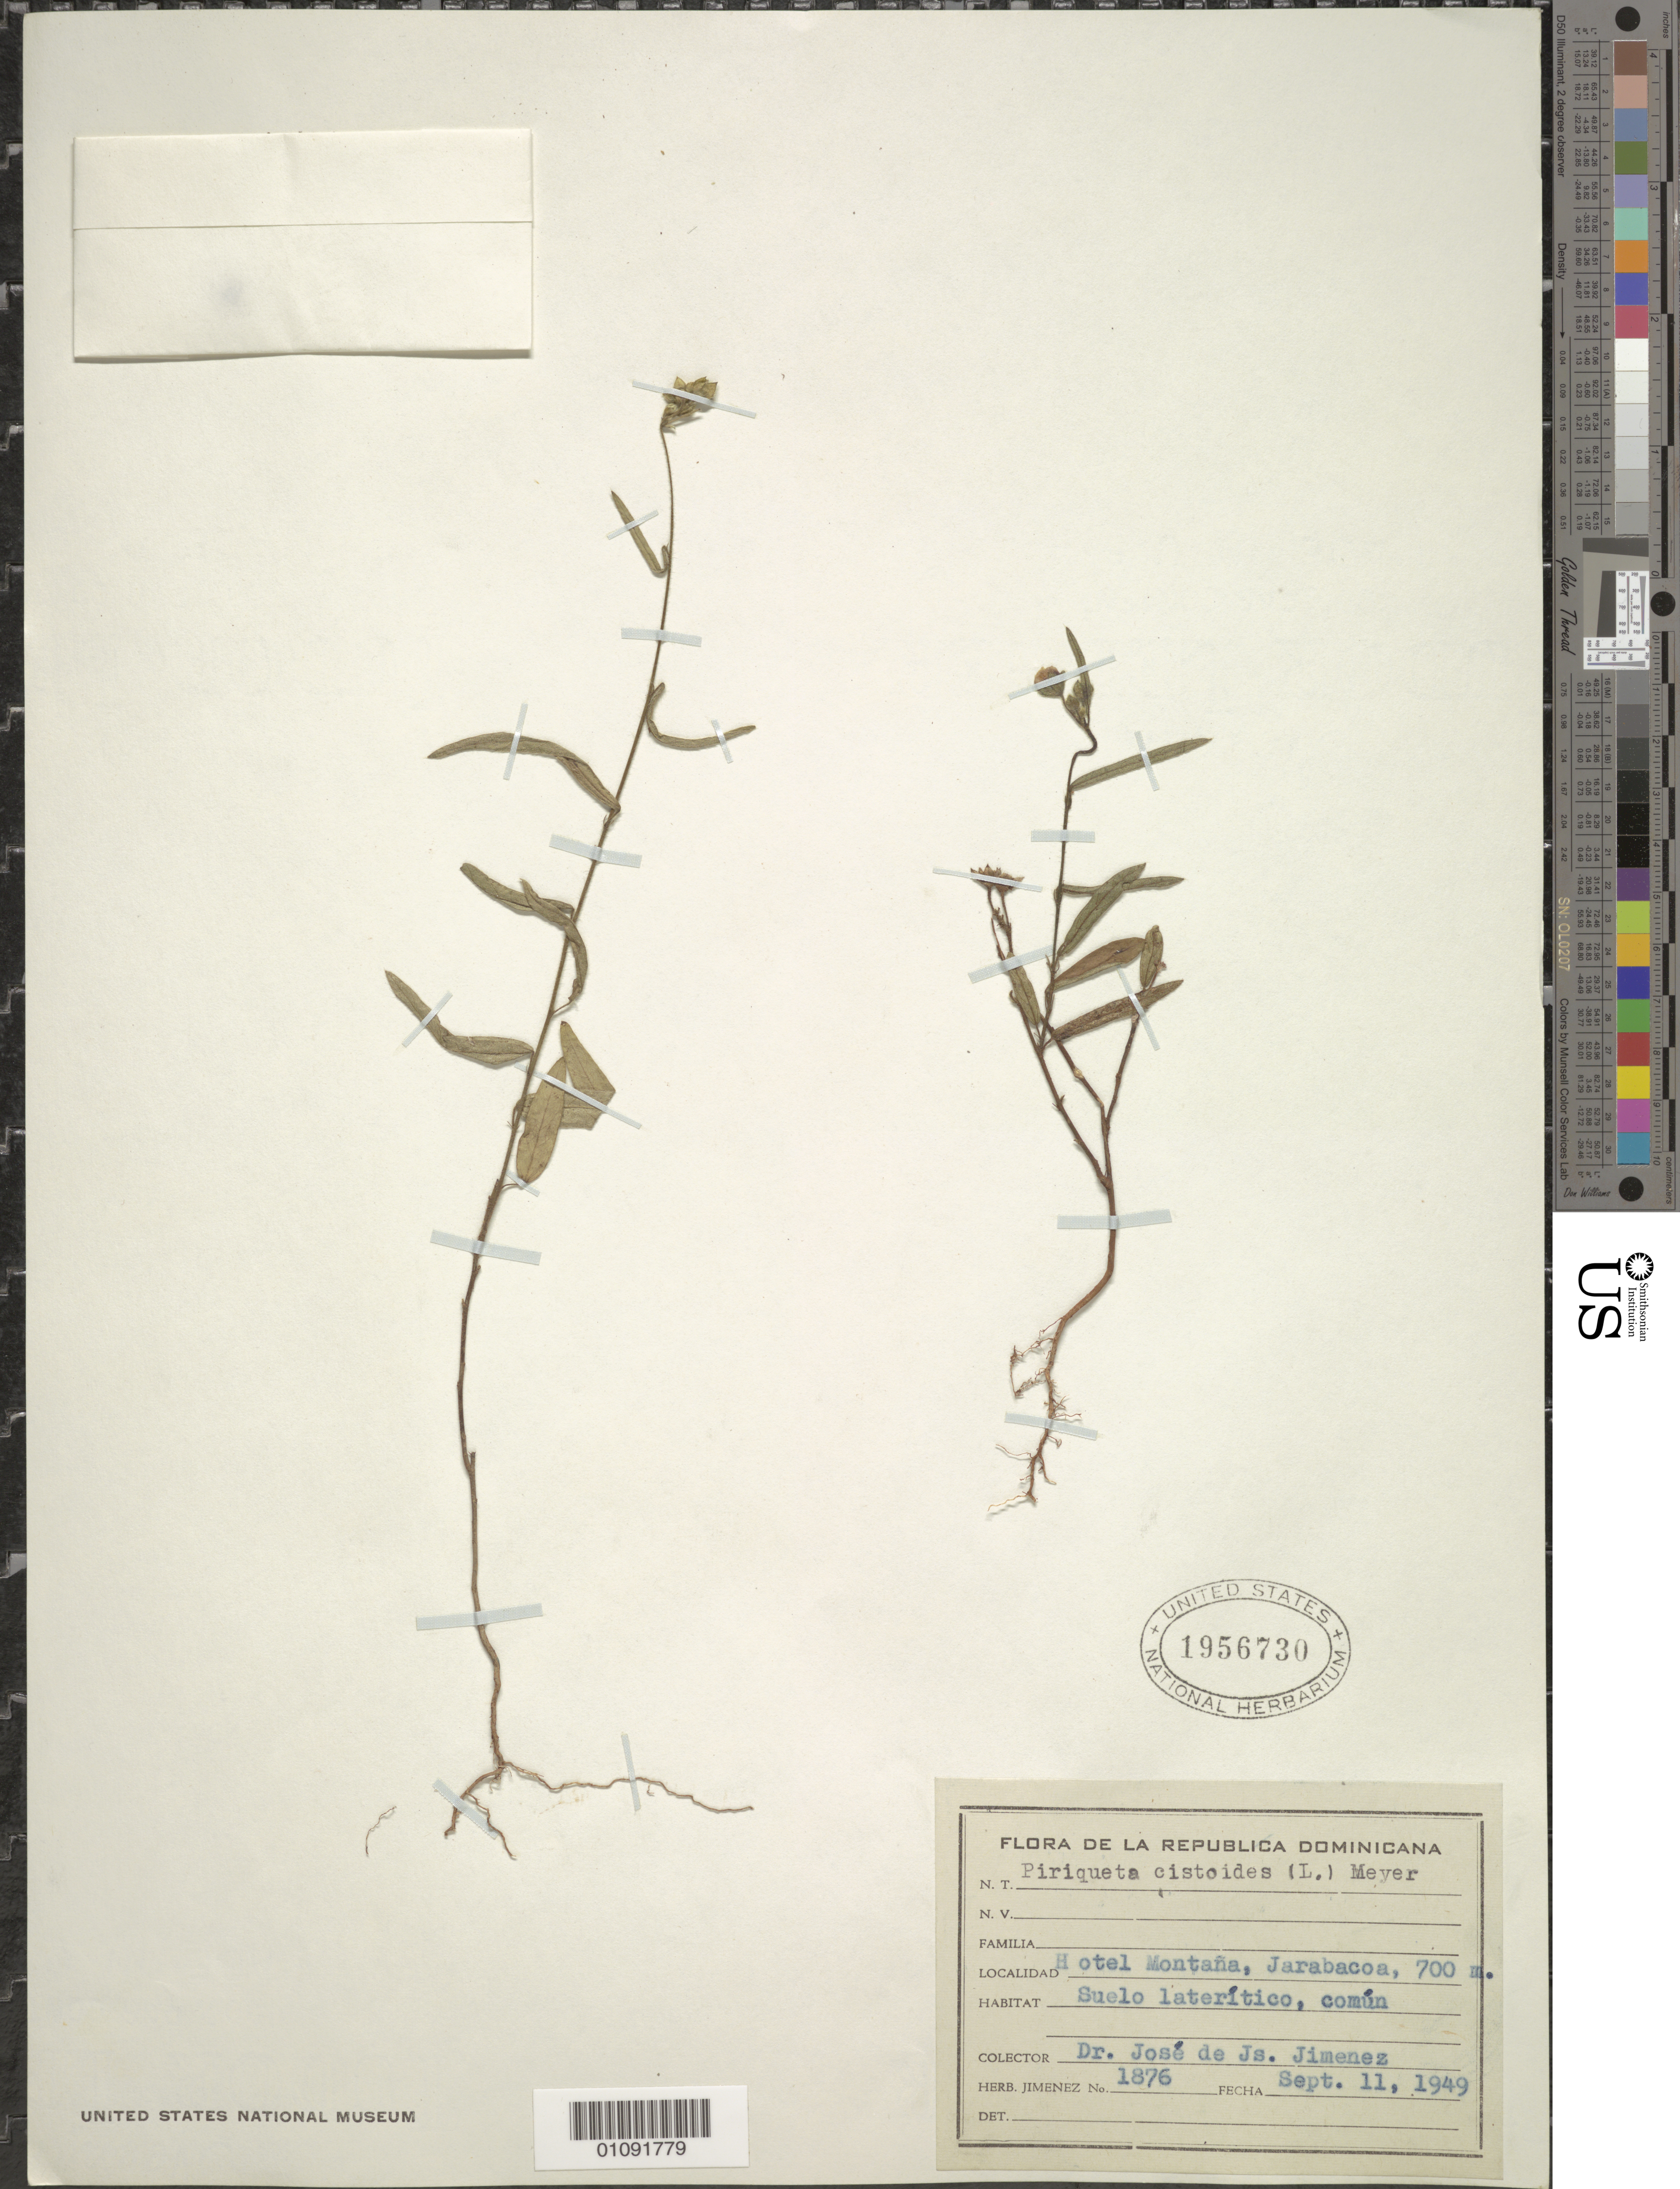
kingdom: Plantae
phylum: Tracheophyta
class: Magnoliopsida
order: Malpighiales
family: Turneraceae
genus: Piriqueta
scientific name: Piriqueta cistoides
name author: (L.) Griseb.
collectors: J. J. Jiménez Almonte & M. Stehlé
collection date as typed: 11 Sep 1949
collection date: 1949-09-11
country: Dominican Republic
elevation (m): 700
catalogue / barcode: US 1956730